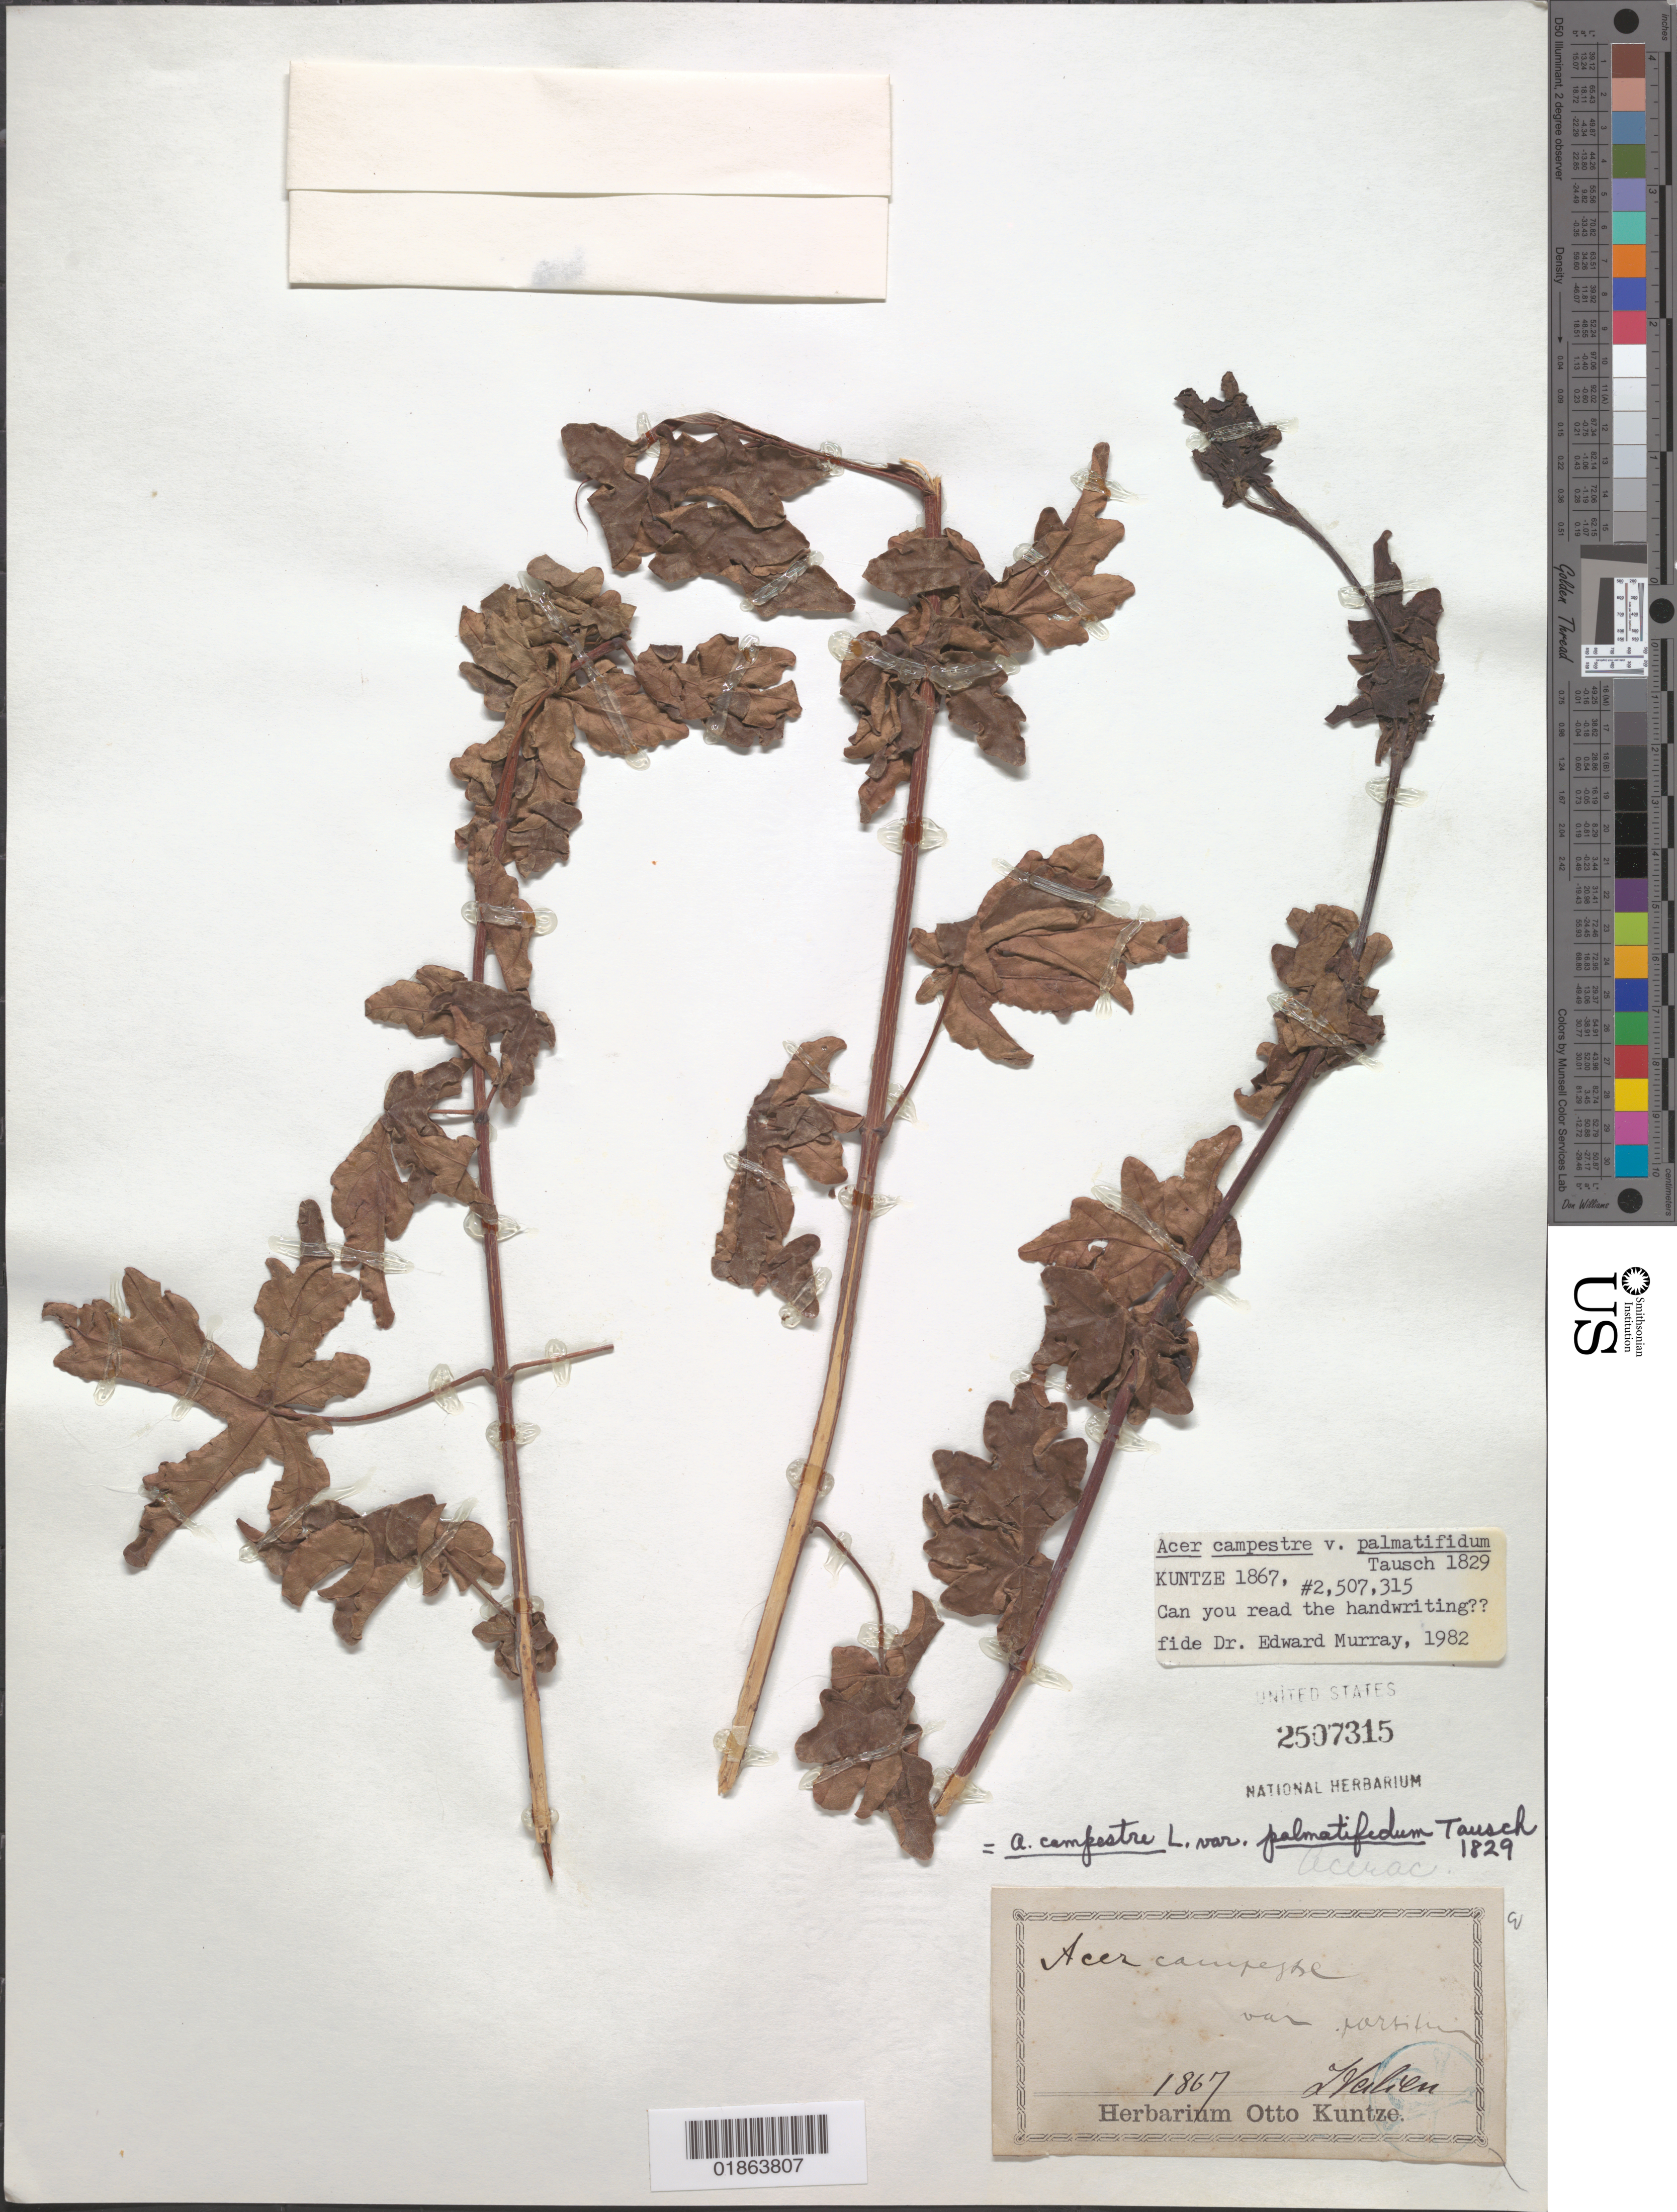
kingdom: Plantae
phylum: Tracheophyta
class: Magnoliopsida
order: Sapindales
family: Sapindaceae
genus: Acer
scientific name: Acer campestre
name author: L.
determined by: Murray, Edward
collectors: ex Herb. O. Kuntze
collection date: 1867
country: Germany (?)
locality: L. Veilien [=collector? interpreted]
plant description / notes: Collector looks like: "L. Veilien". But couldn't find a botanist by that name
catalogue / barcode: US 2507315